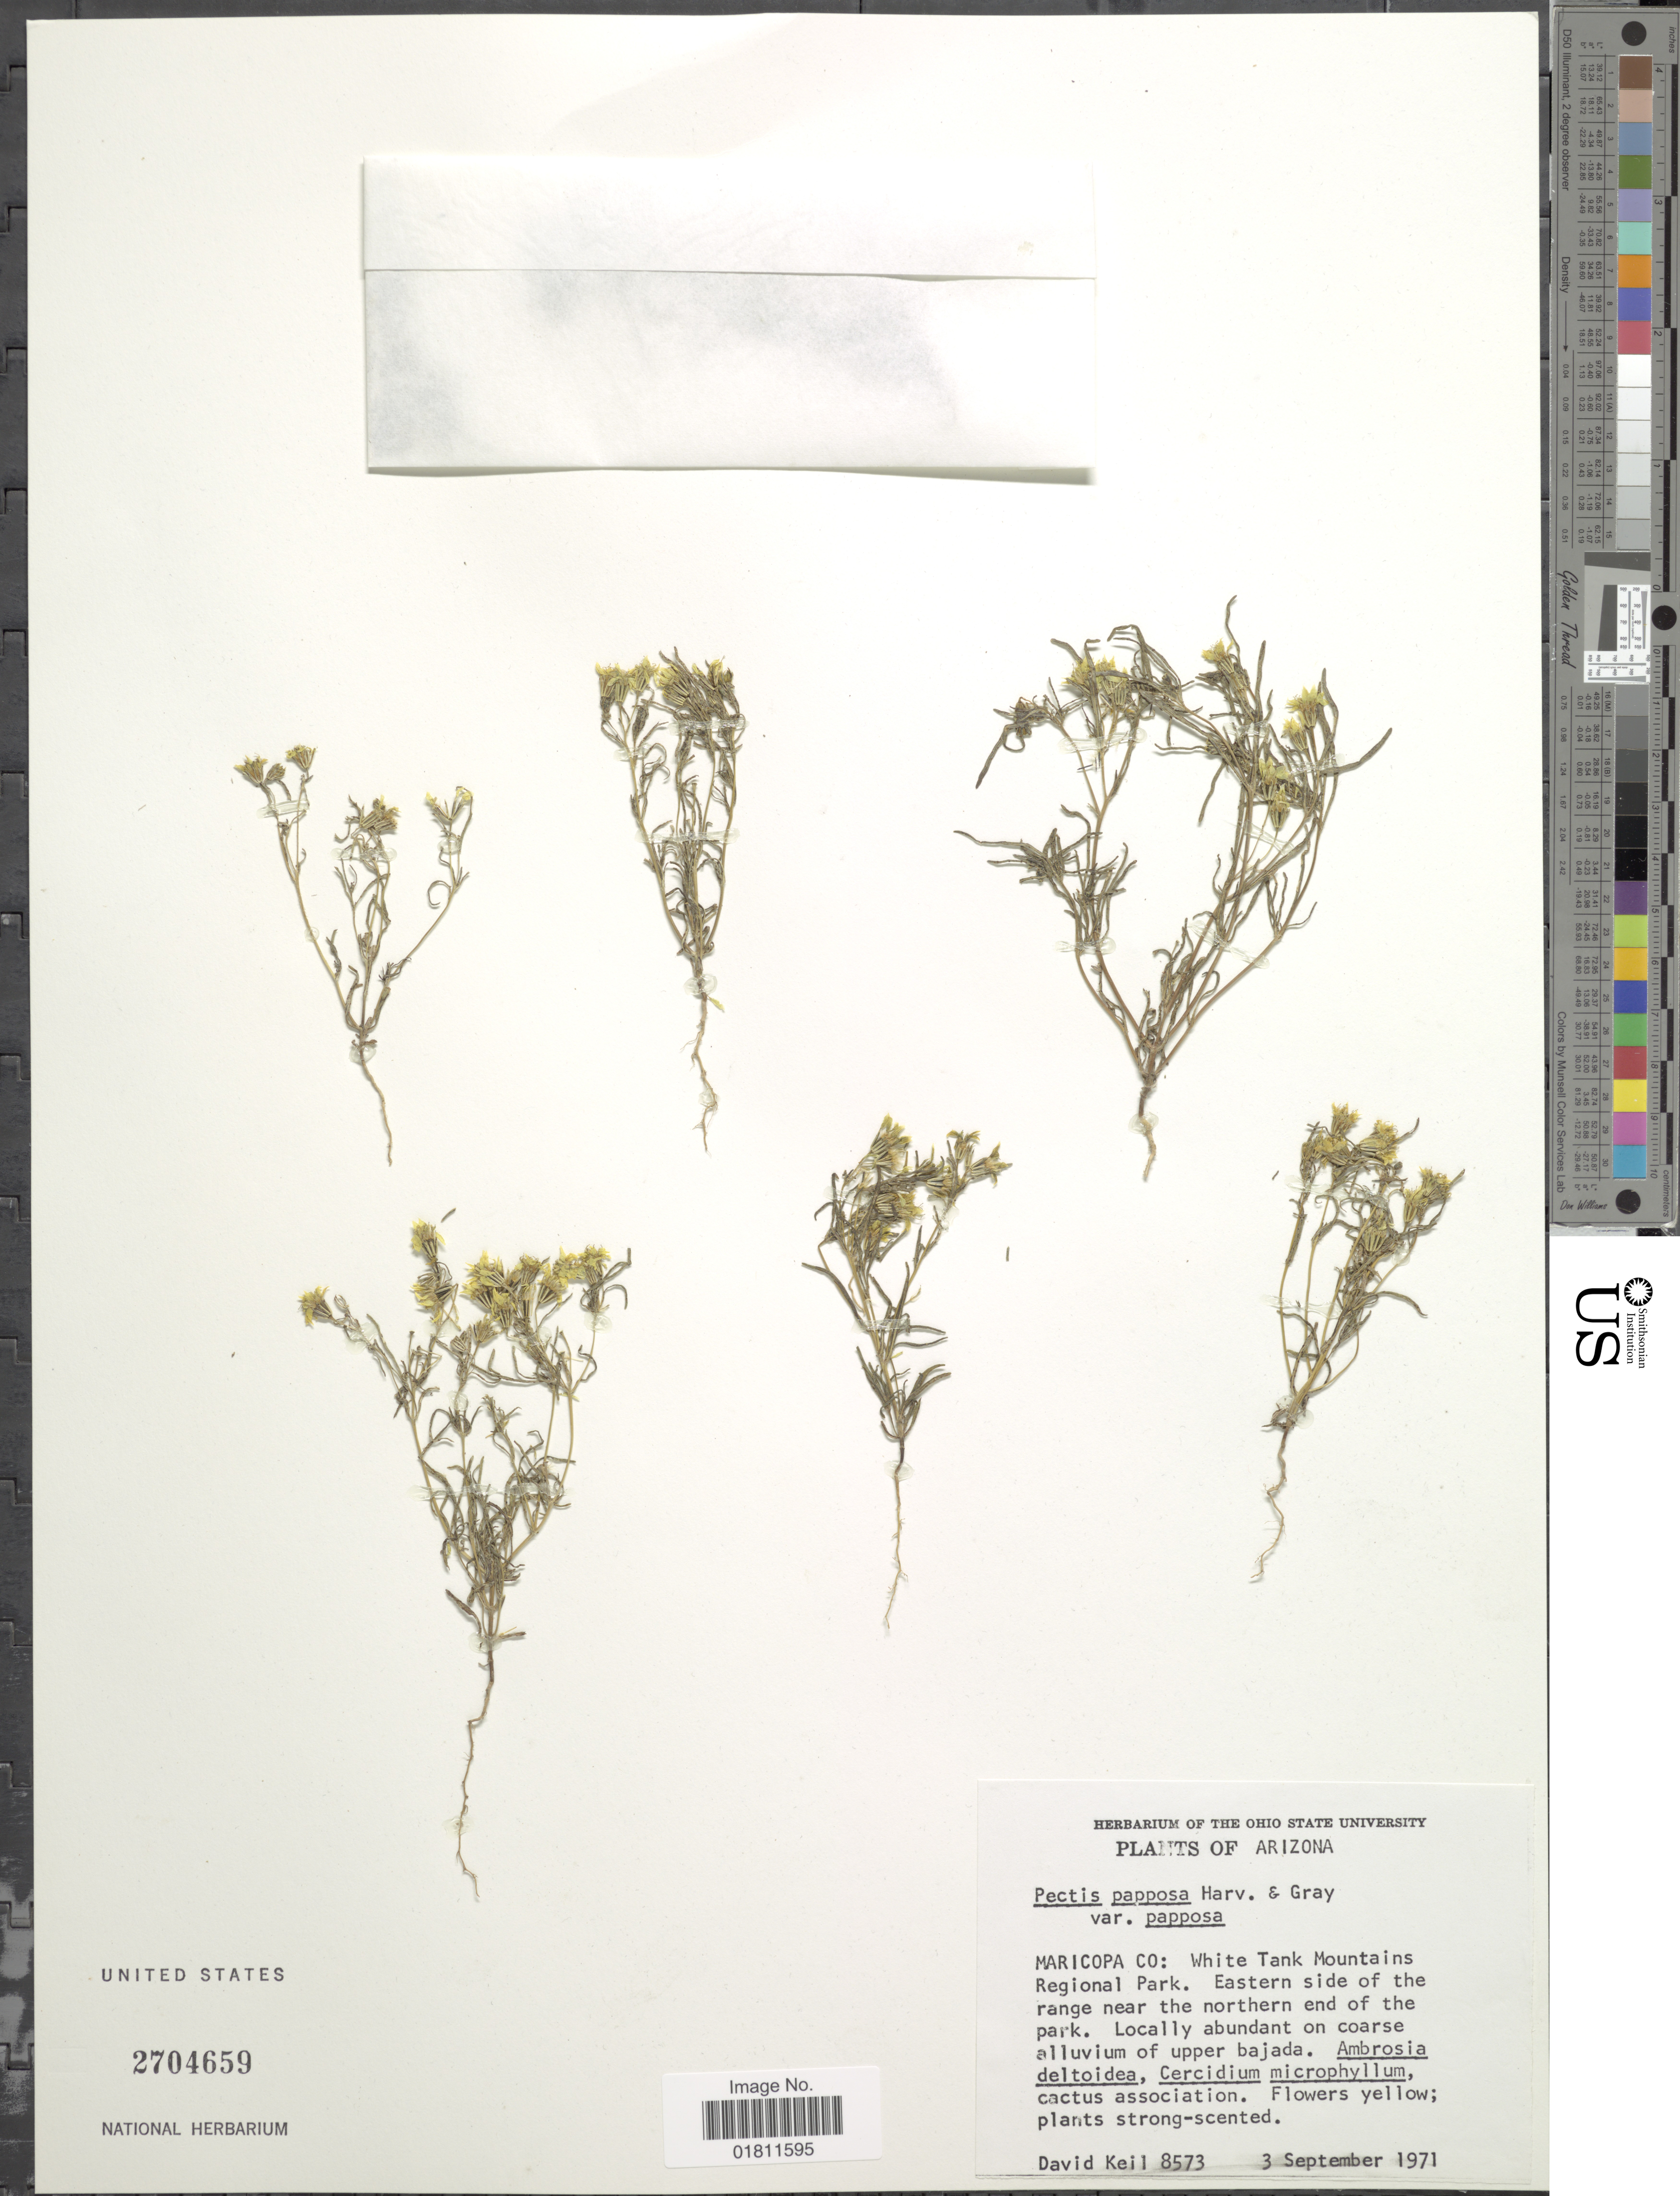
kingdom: Plantae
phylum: Tracheophyta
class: Magnoliopsida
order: Asterales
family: Asteraceae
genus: Pectis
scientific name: Pectis papposa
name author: Harv. & A. Gray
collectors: D. J. Keil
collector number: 8573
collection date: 1971-09-03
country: United States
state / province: Arizona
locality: Arizona, Maricopa Co: White TankMountains Regional Park. Eastern side of the range near the northern end of the park.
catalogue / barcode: US 2704659